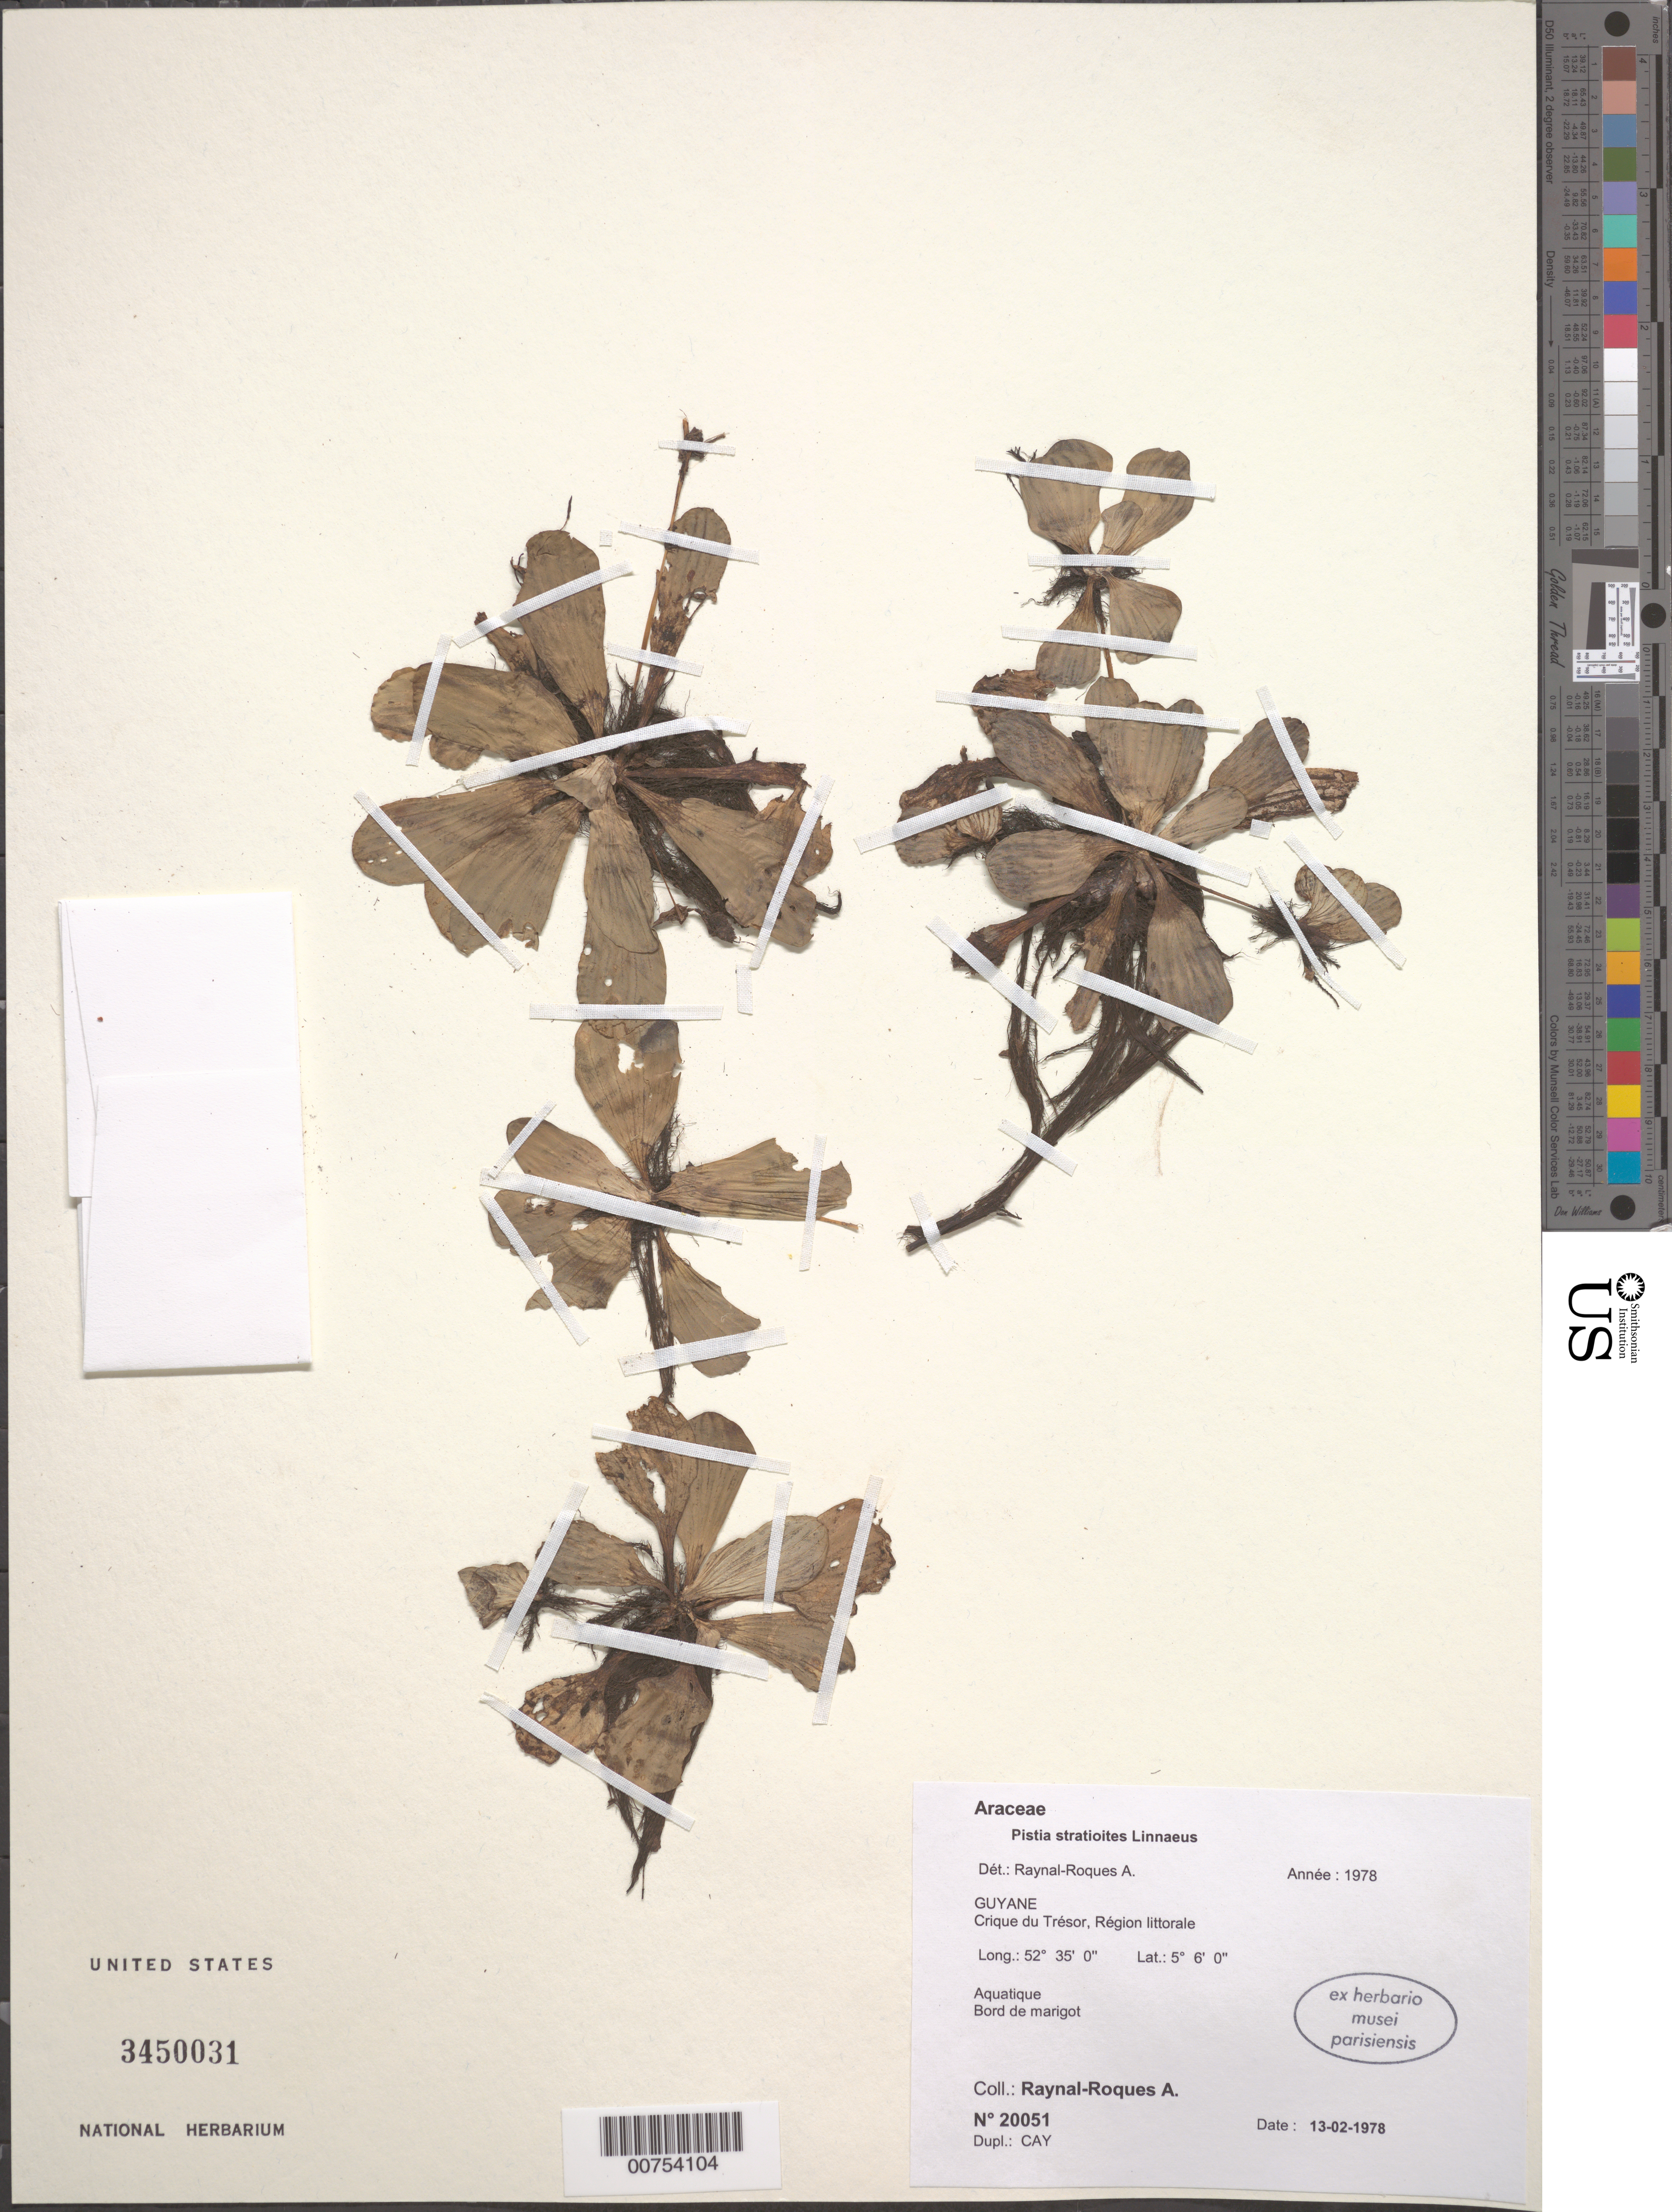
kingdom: Plantae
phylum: Tracheophyta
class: Liliopsida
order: Alismatales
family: Araceae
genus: Pistia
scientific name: Pistia stratiotes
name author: L.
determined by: Raynal, A. M.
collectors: A. M. Raynal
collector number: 20051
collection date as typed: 13-Feb-78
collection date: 1978-02-13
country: French Guiana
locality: Crique du Trésor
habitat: Borde de marigot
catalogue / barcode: US 3450031